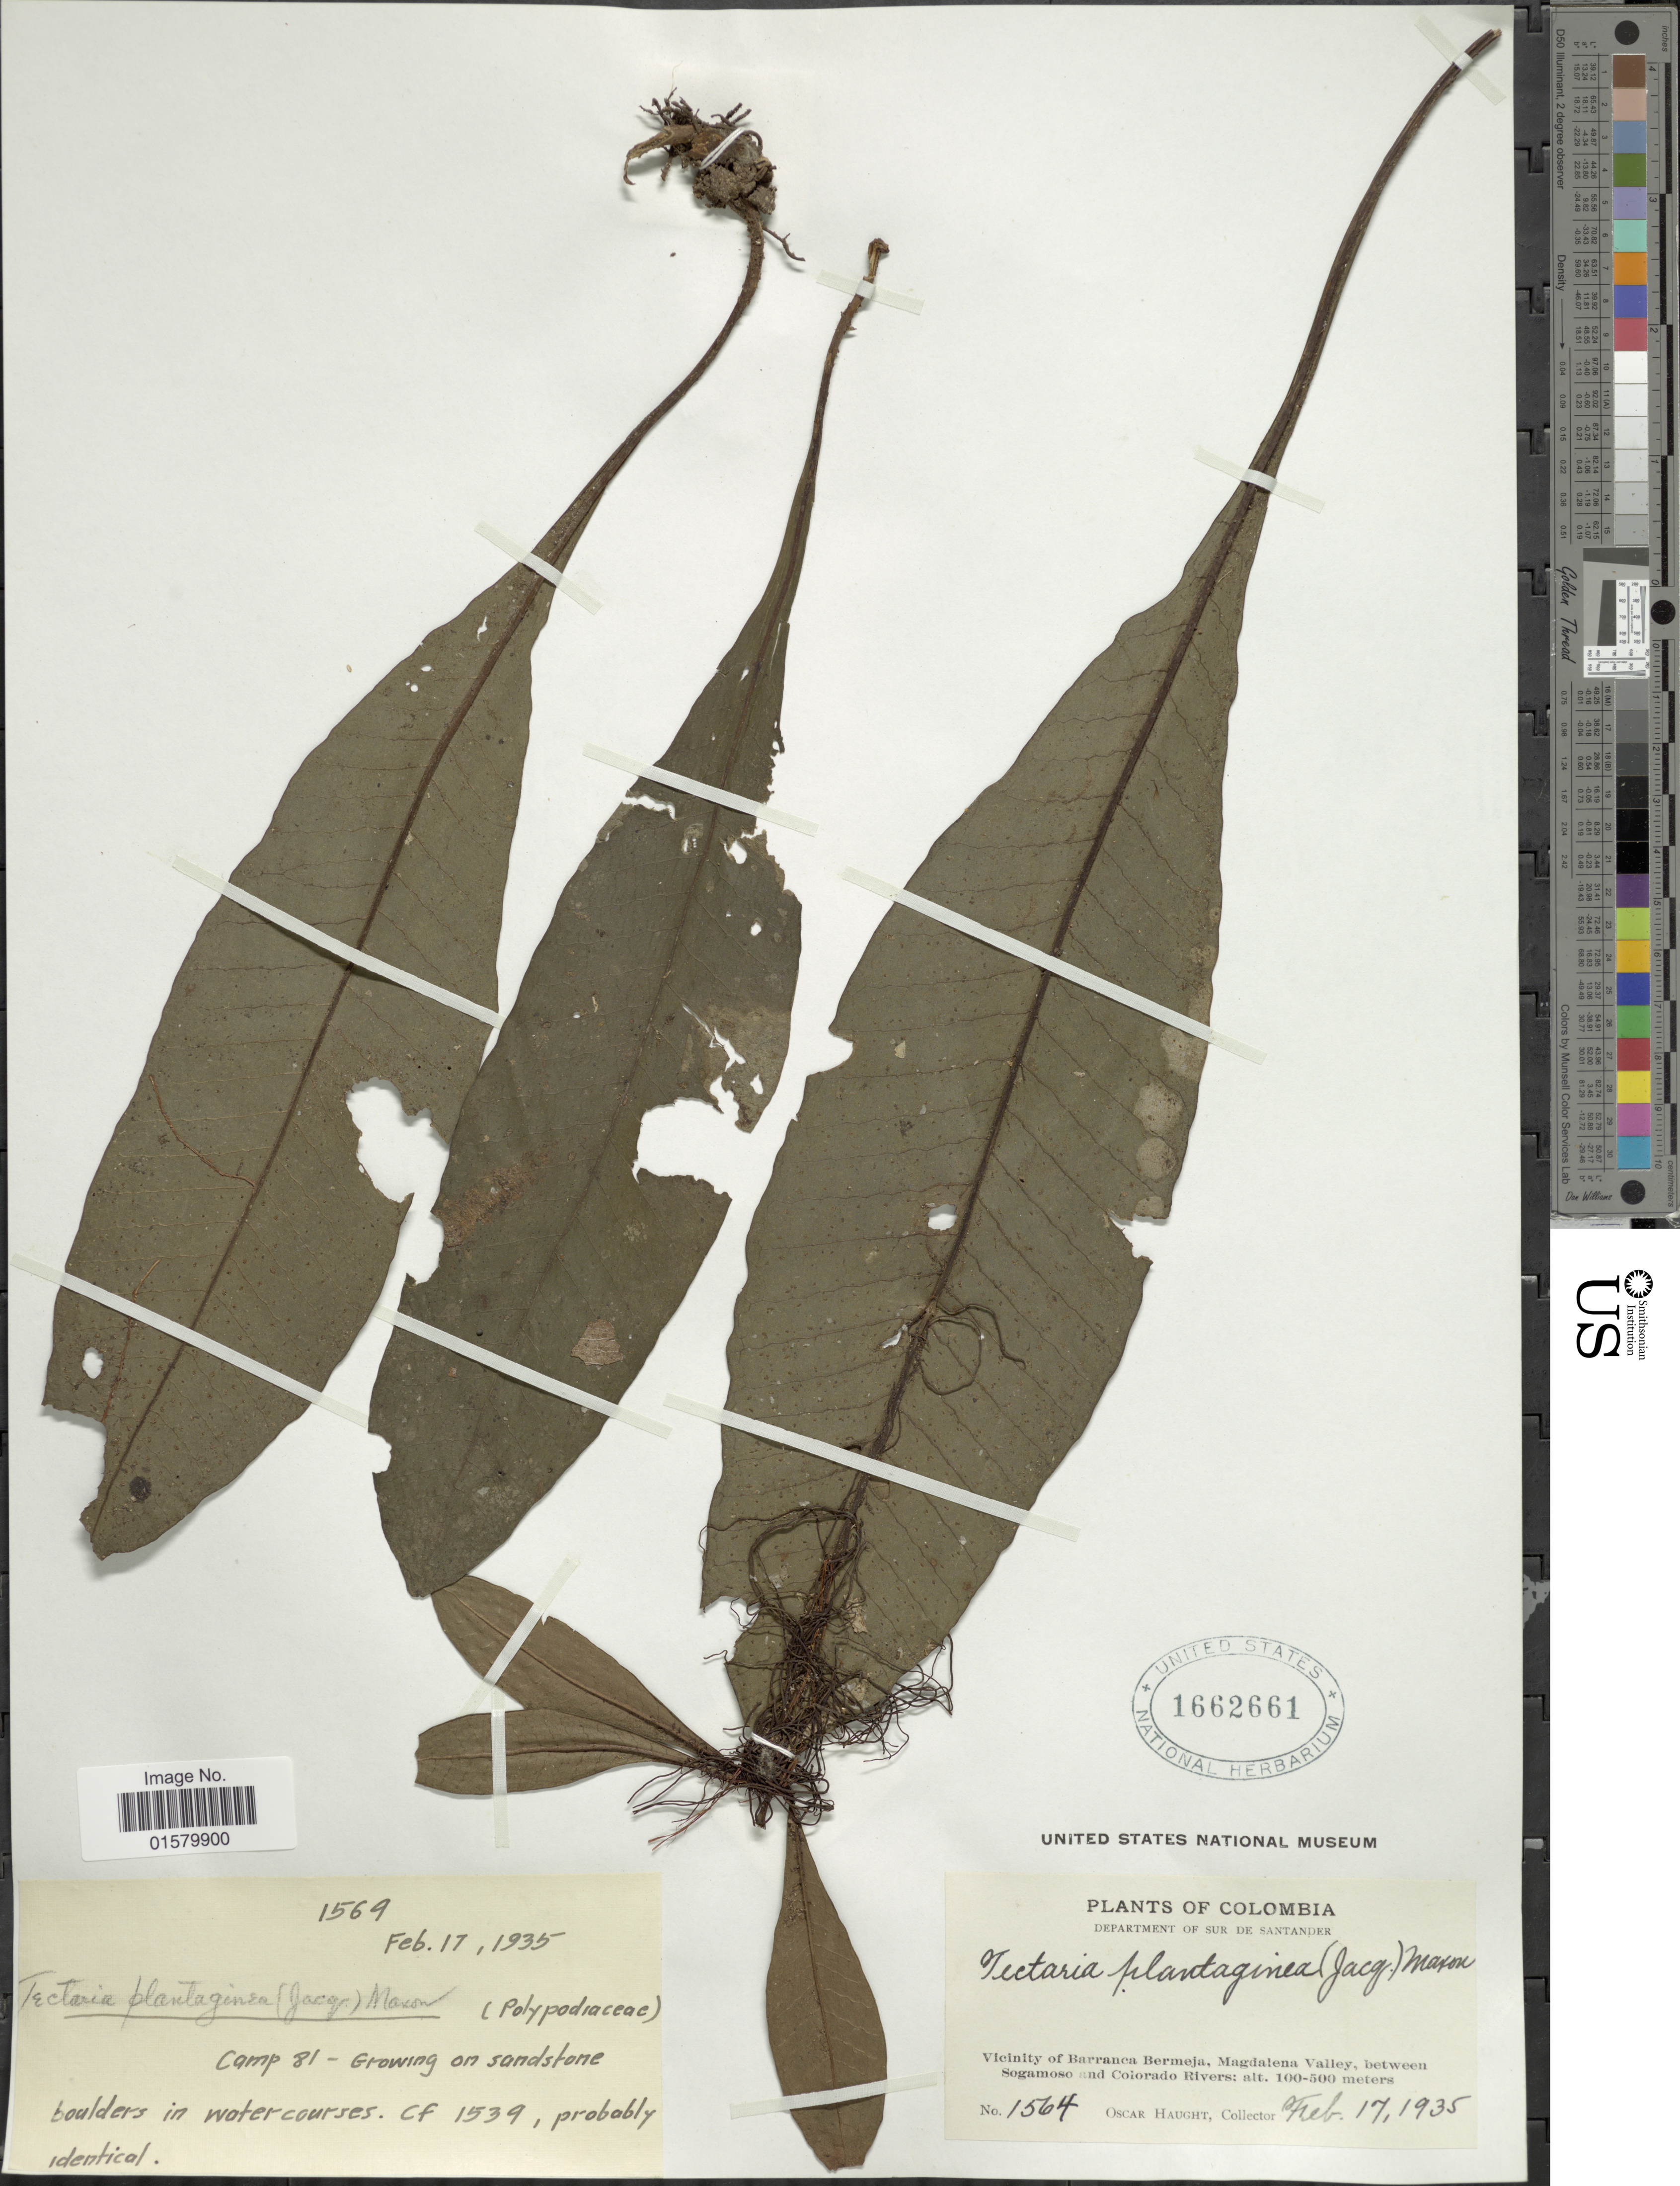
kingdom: Plantae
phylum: Tracheophyta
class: Polypodiopsida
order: Polypodiales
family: Tectariaceae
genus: Tectaria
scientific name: Tectaria plantaginea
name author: (Jacq.) Maxon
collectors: O. Haught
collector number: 1564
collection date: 1935-02-17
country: Colombia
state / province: Santander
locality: Department of Sur de Santander, Vicinity of Barranca Bermeja, Magdalena Valley, between Sogamoso and Colorado Rivers, Camp 81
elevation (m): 100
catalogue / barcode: US 1662661